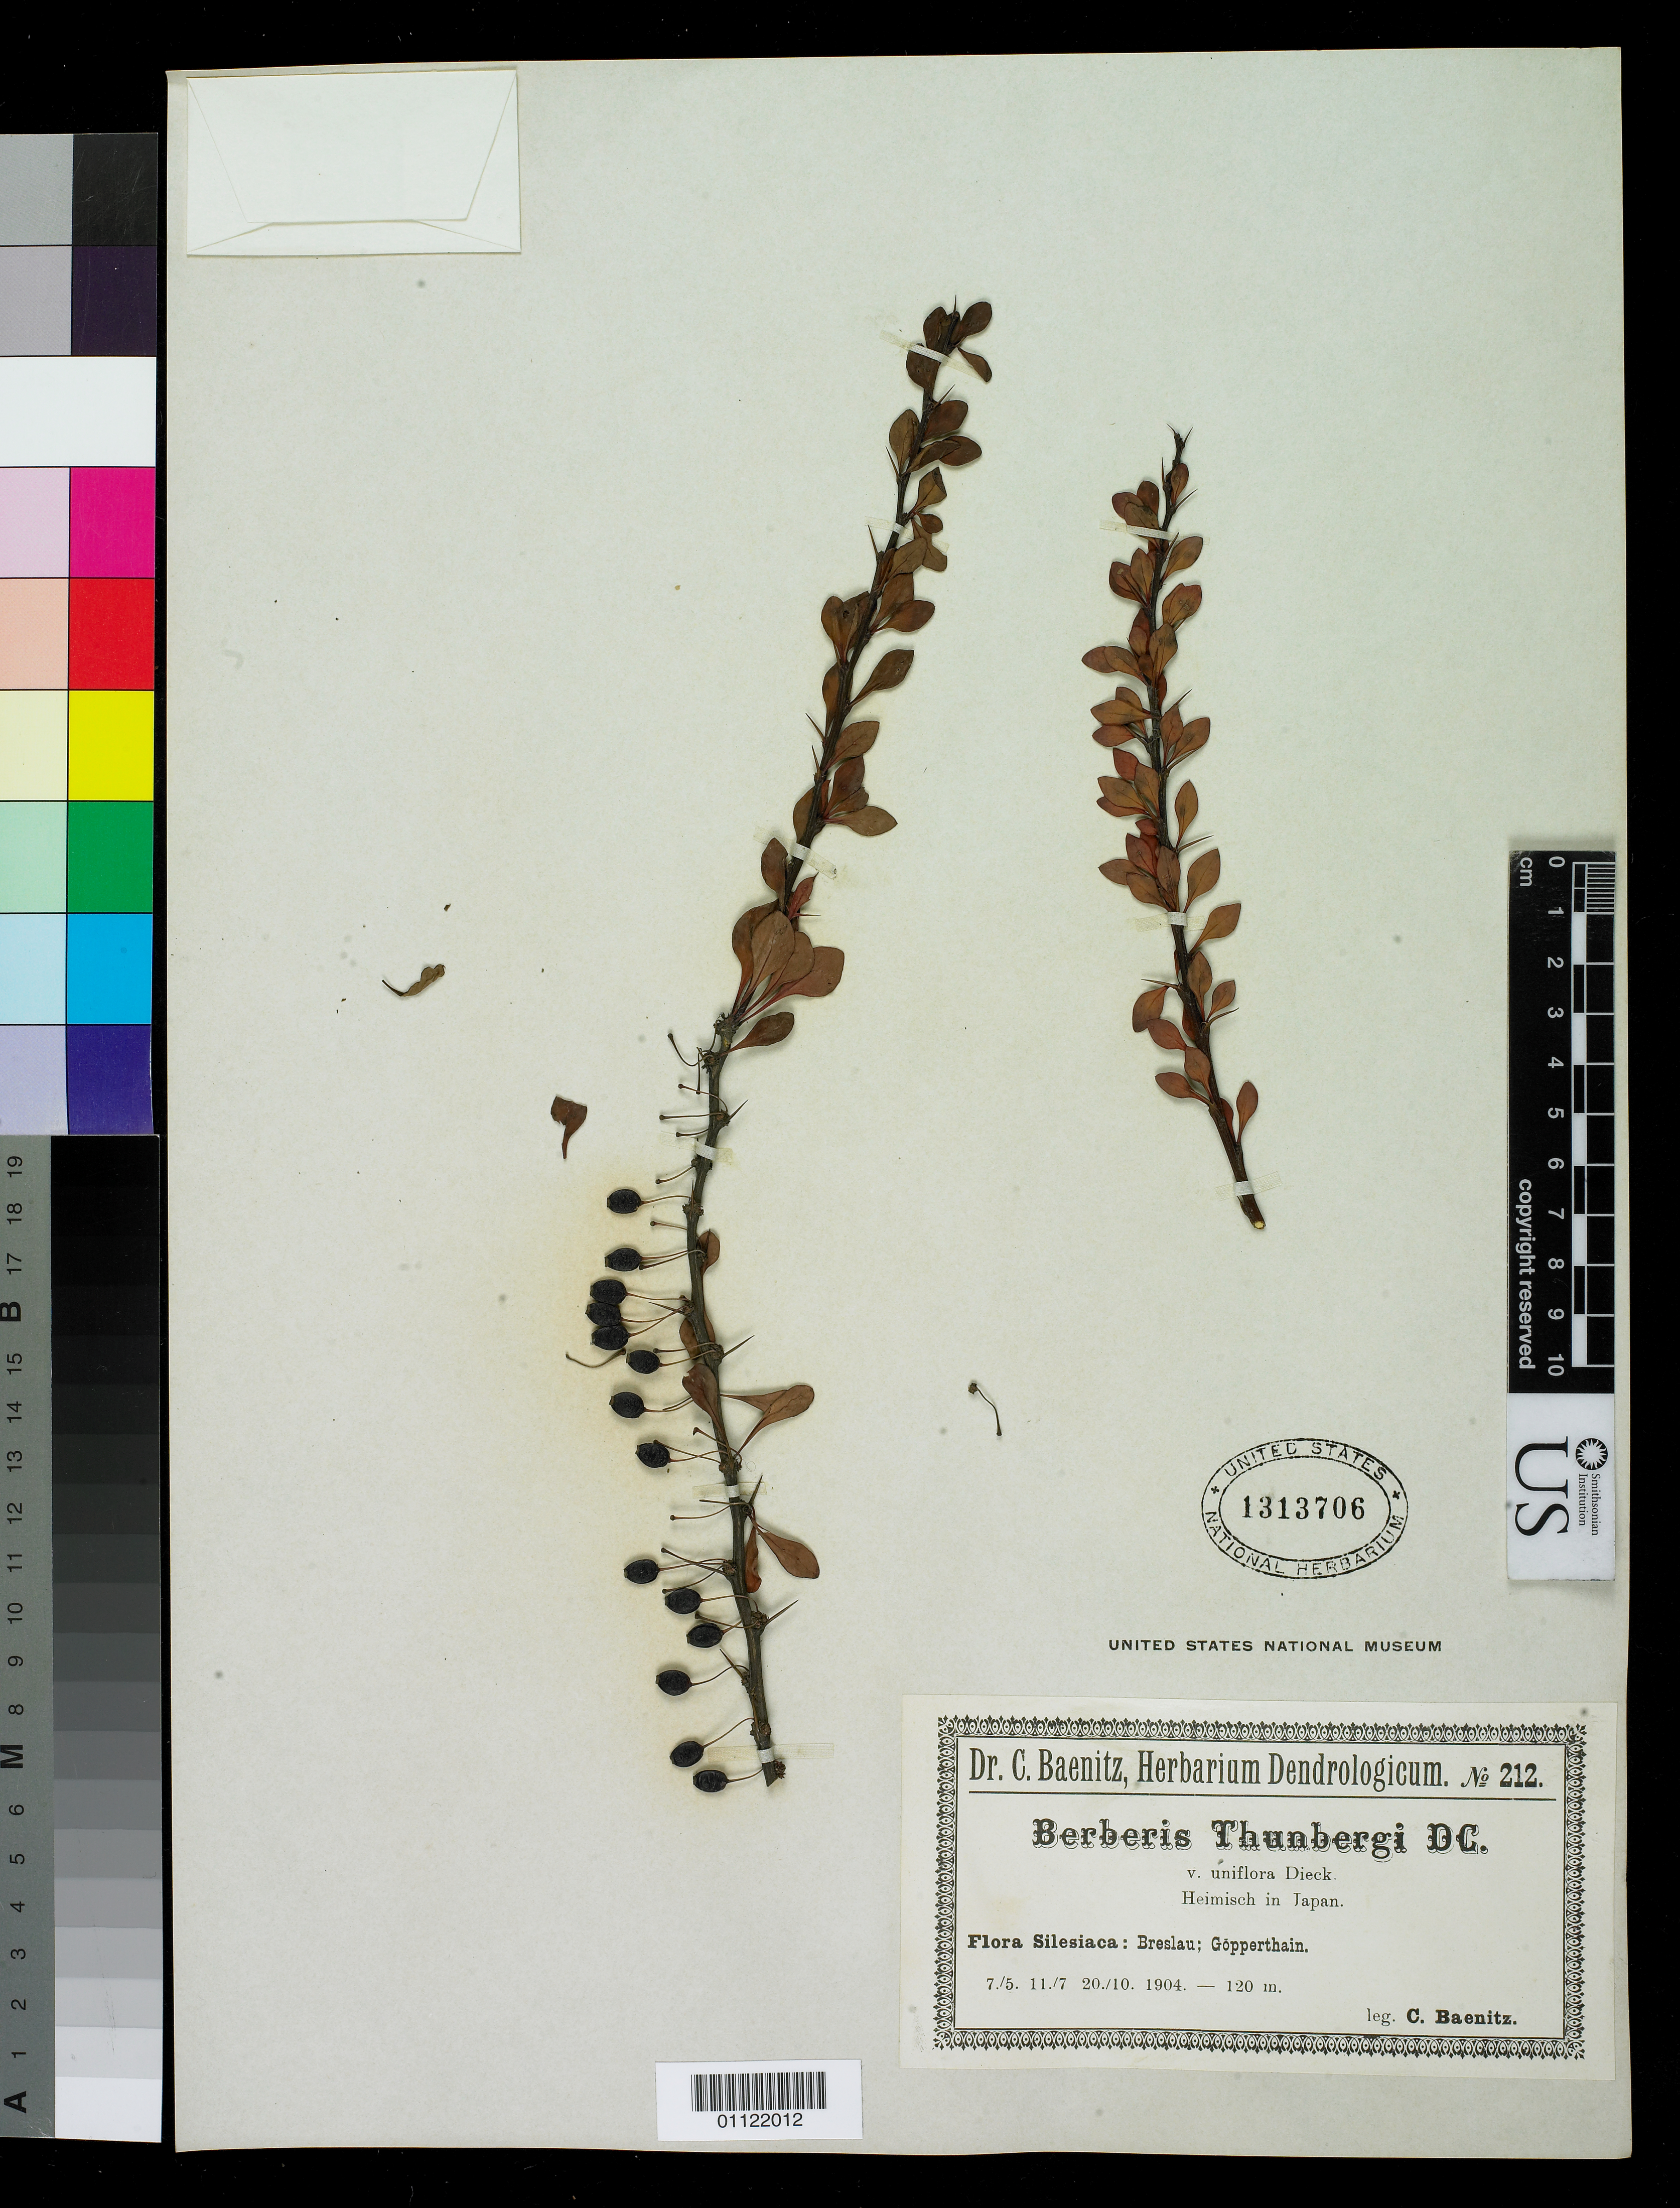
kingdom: Plantae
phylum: Tracheophyta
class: Magnoliopsida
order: Ranunculales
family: Berberidaceae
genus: Berberis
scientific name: Berberis thunbergii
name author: DC.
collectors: C. G. Baenitz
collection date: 1904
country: Poland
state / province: Dolnoslaskie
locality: Breslau; Gopperthain.(?)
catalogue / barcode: US 1313706